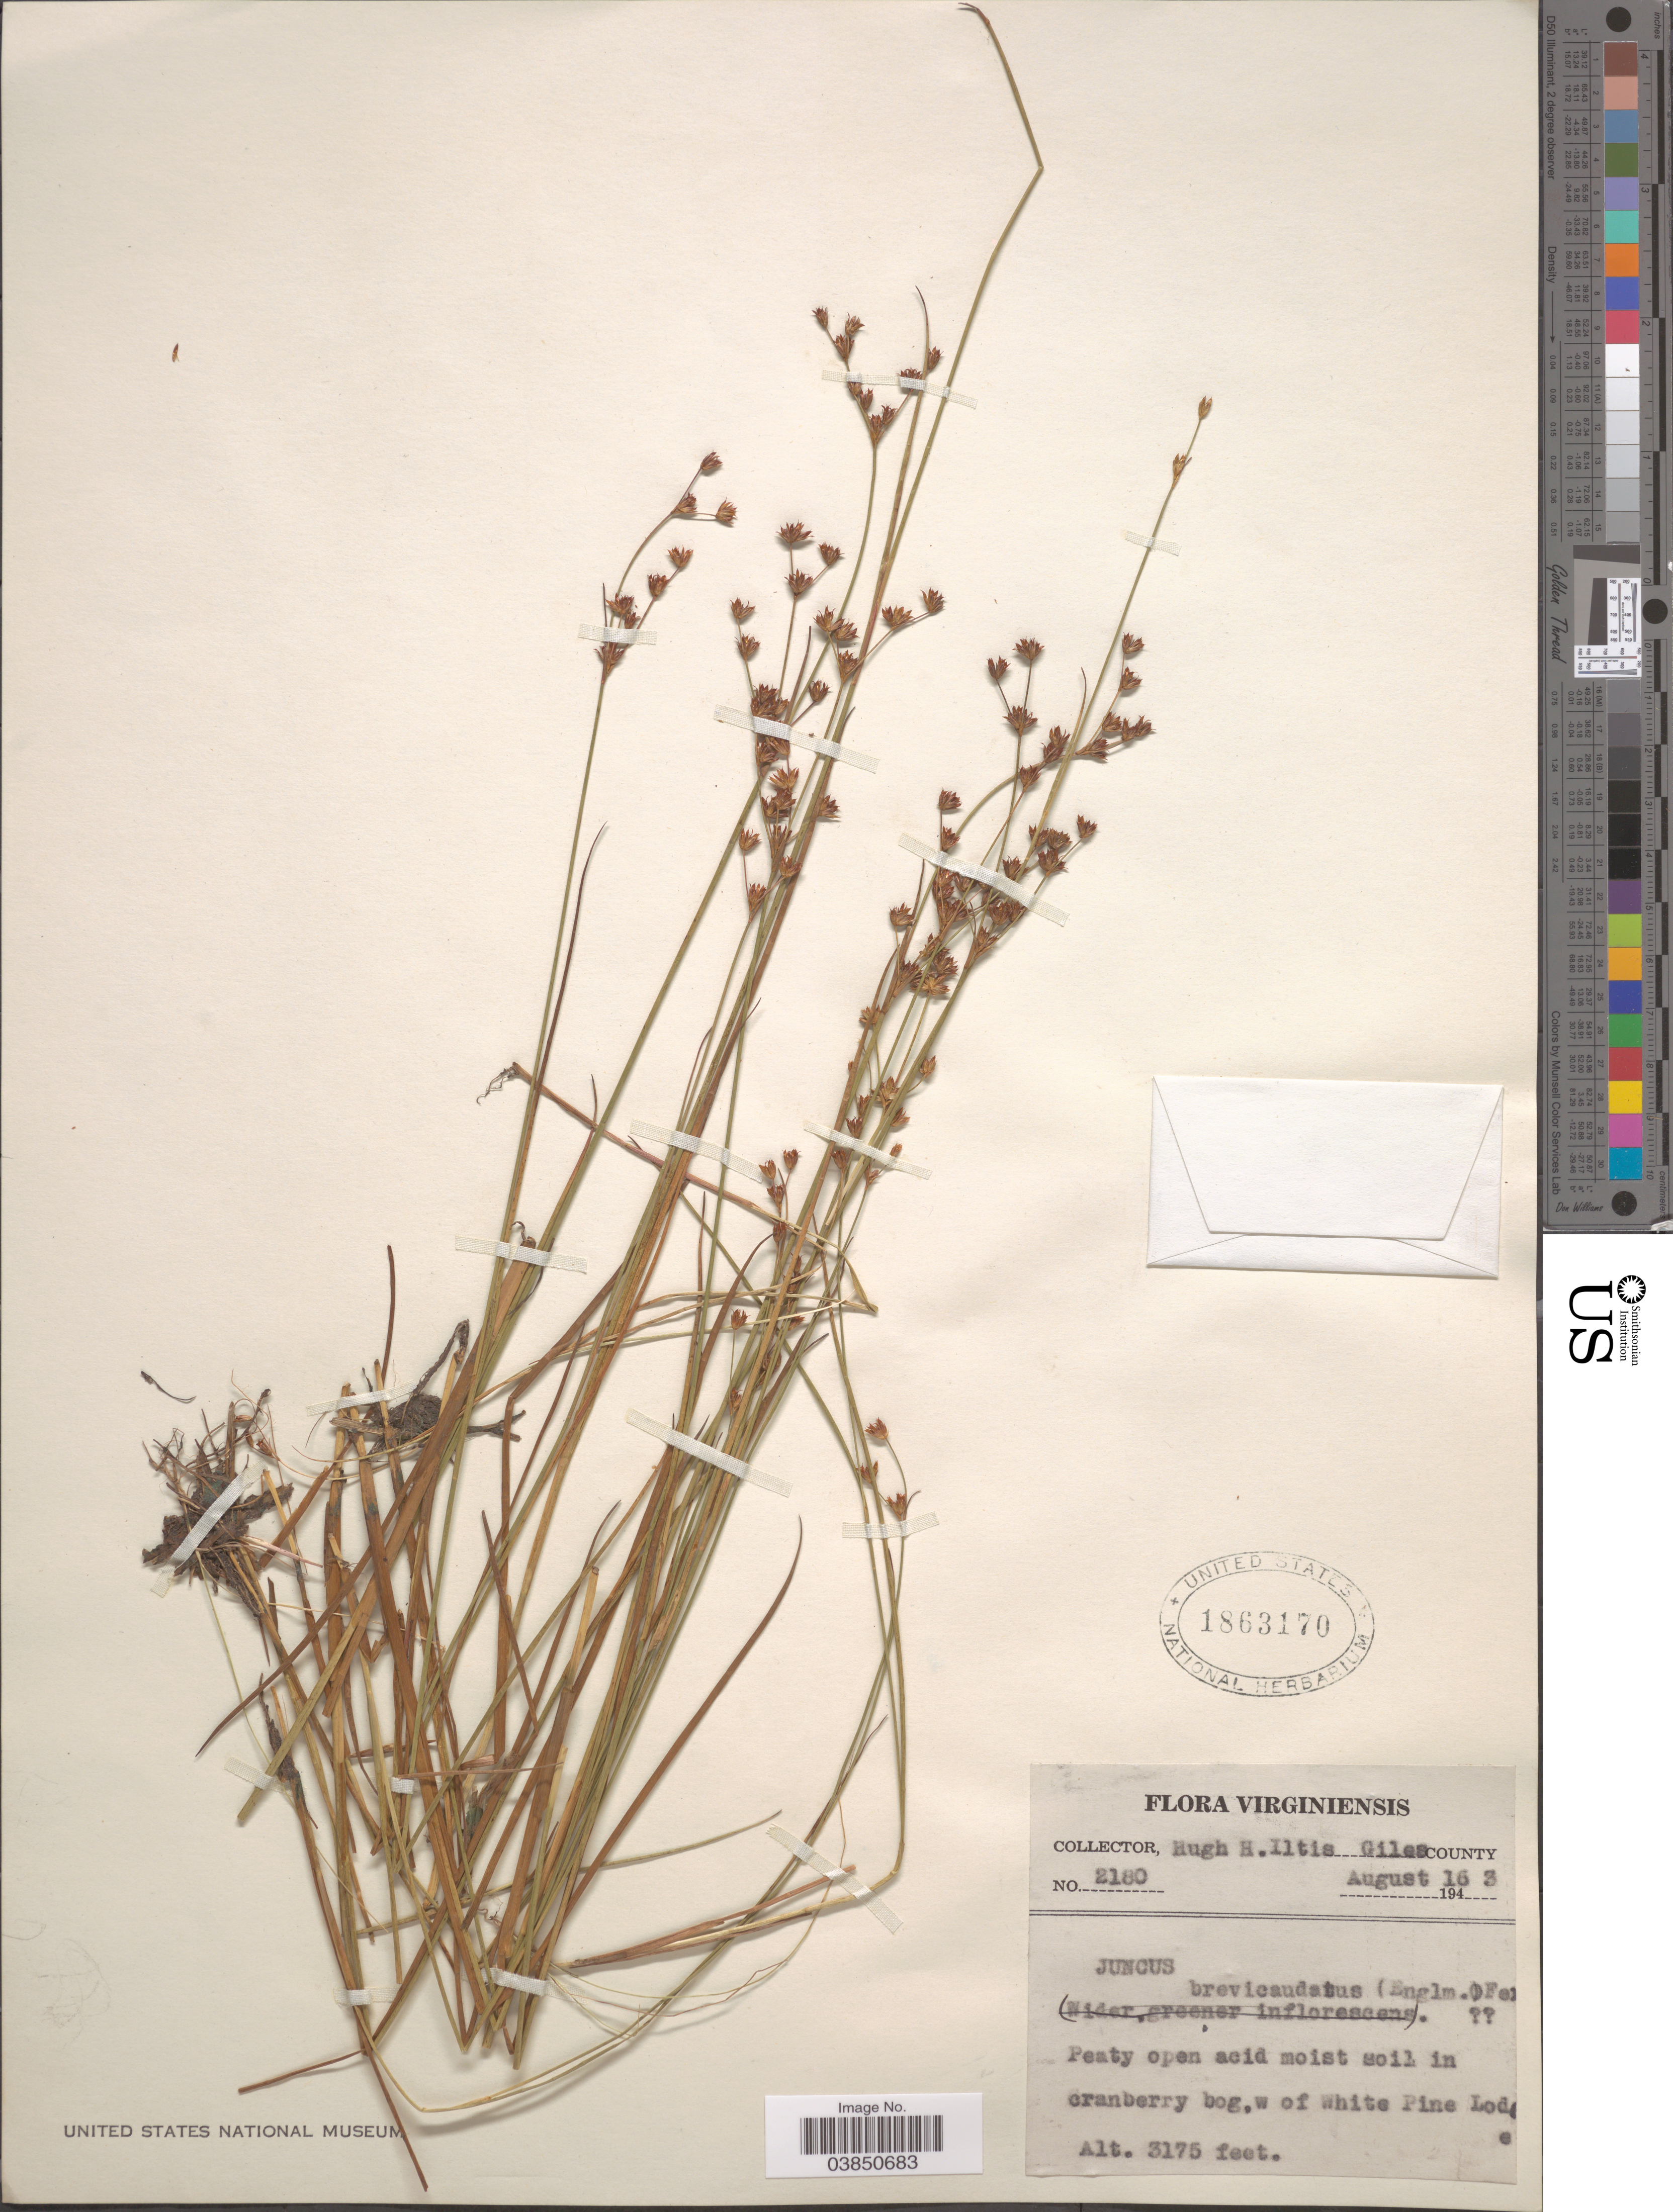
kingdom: Plantae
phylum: Tracheophyta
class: Liliopsida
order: Poales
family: Juncaceae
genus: Juncus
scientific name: Juncus brevicaudatus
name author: (Engelm.) Fernald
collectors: H. Iltis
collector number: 2180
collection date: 1943-08-16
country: United States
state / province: Virginia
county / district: Giles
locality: W of white Pine Lodge.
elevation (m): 968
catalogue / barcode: US 1863170